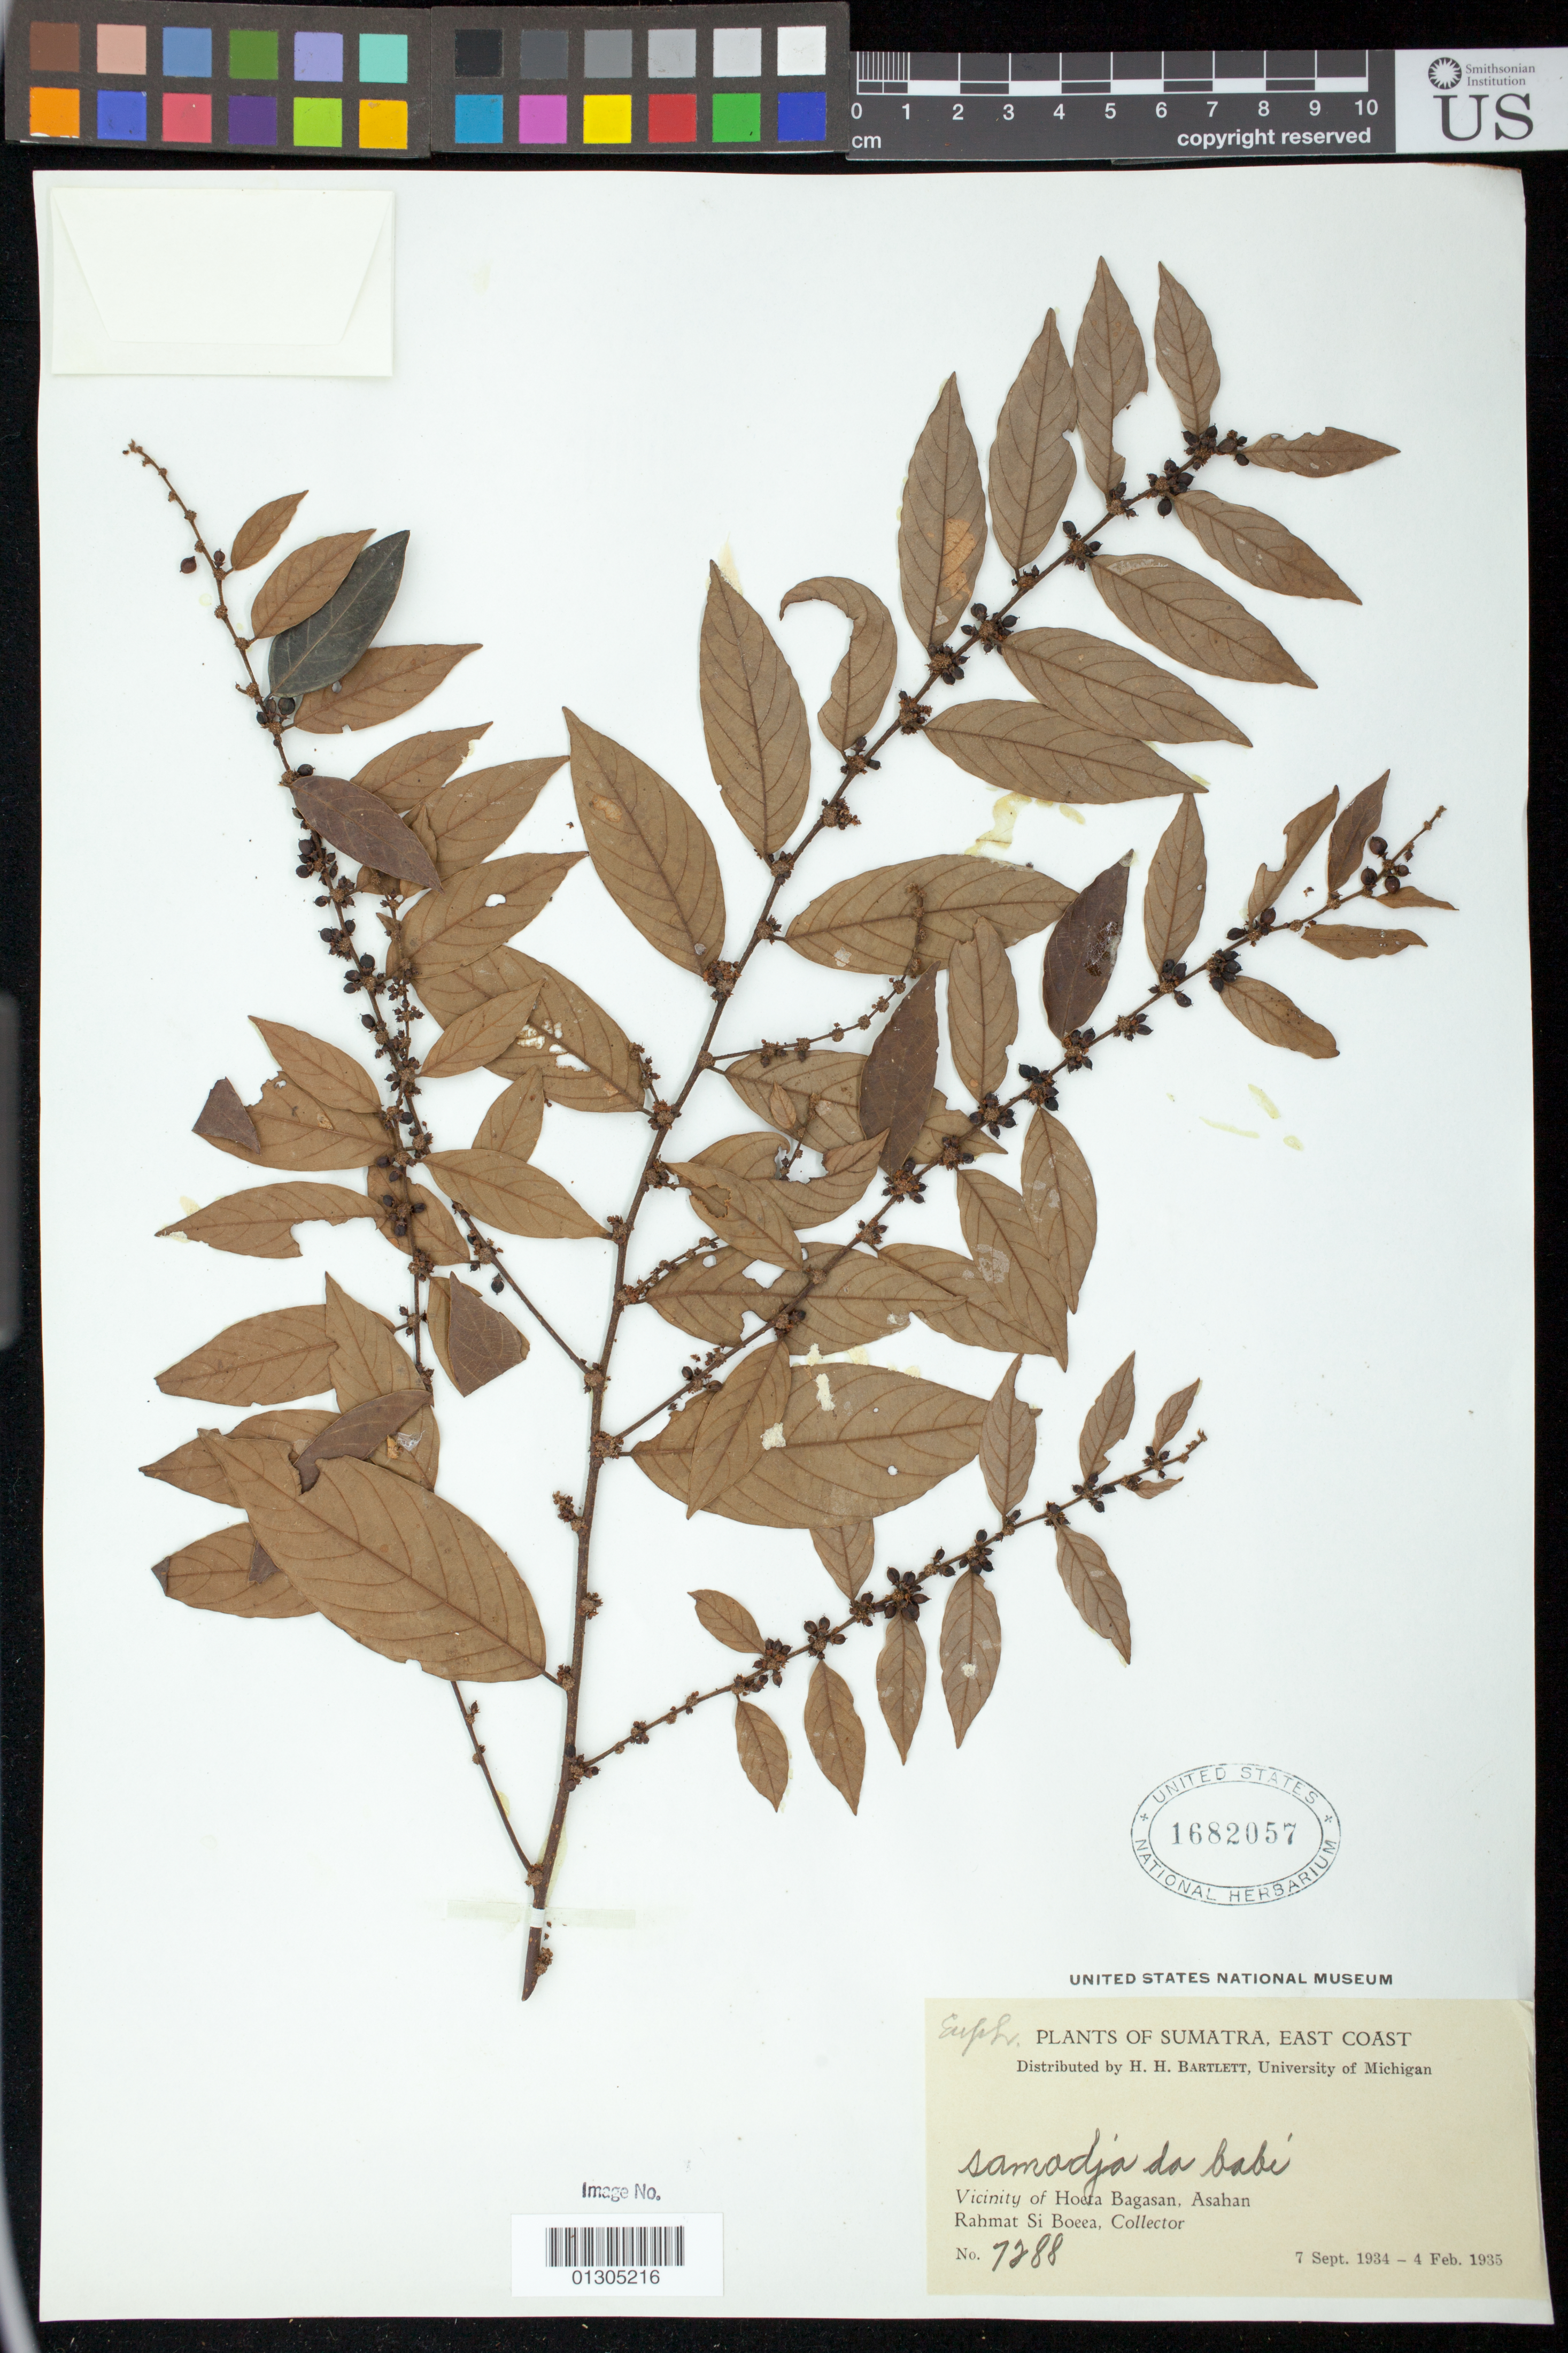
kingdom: Plantae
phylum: Tracheophyta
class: Magnoliopsida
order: Malpighiales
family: Euphorbiaceae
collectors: Rahmat Si Boeea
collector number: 7288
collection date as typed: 07 Sep 1934 to 04 Feb 1935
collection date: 1934-09-07/1935-02-04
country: Indonesia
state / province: Sumatra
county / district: Sumatera Utara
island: Sumatra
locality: Vicinity of Hoeta Bagasan, Asahan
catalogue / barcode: US 1682057